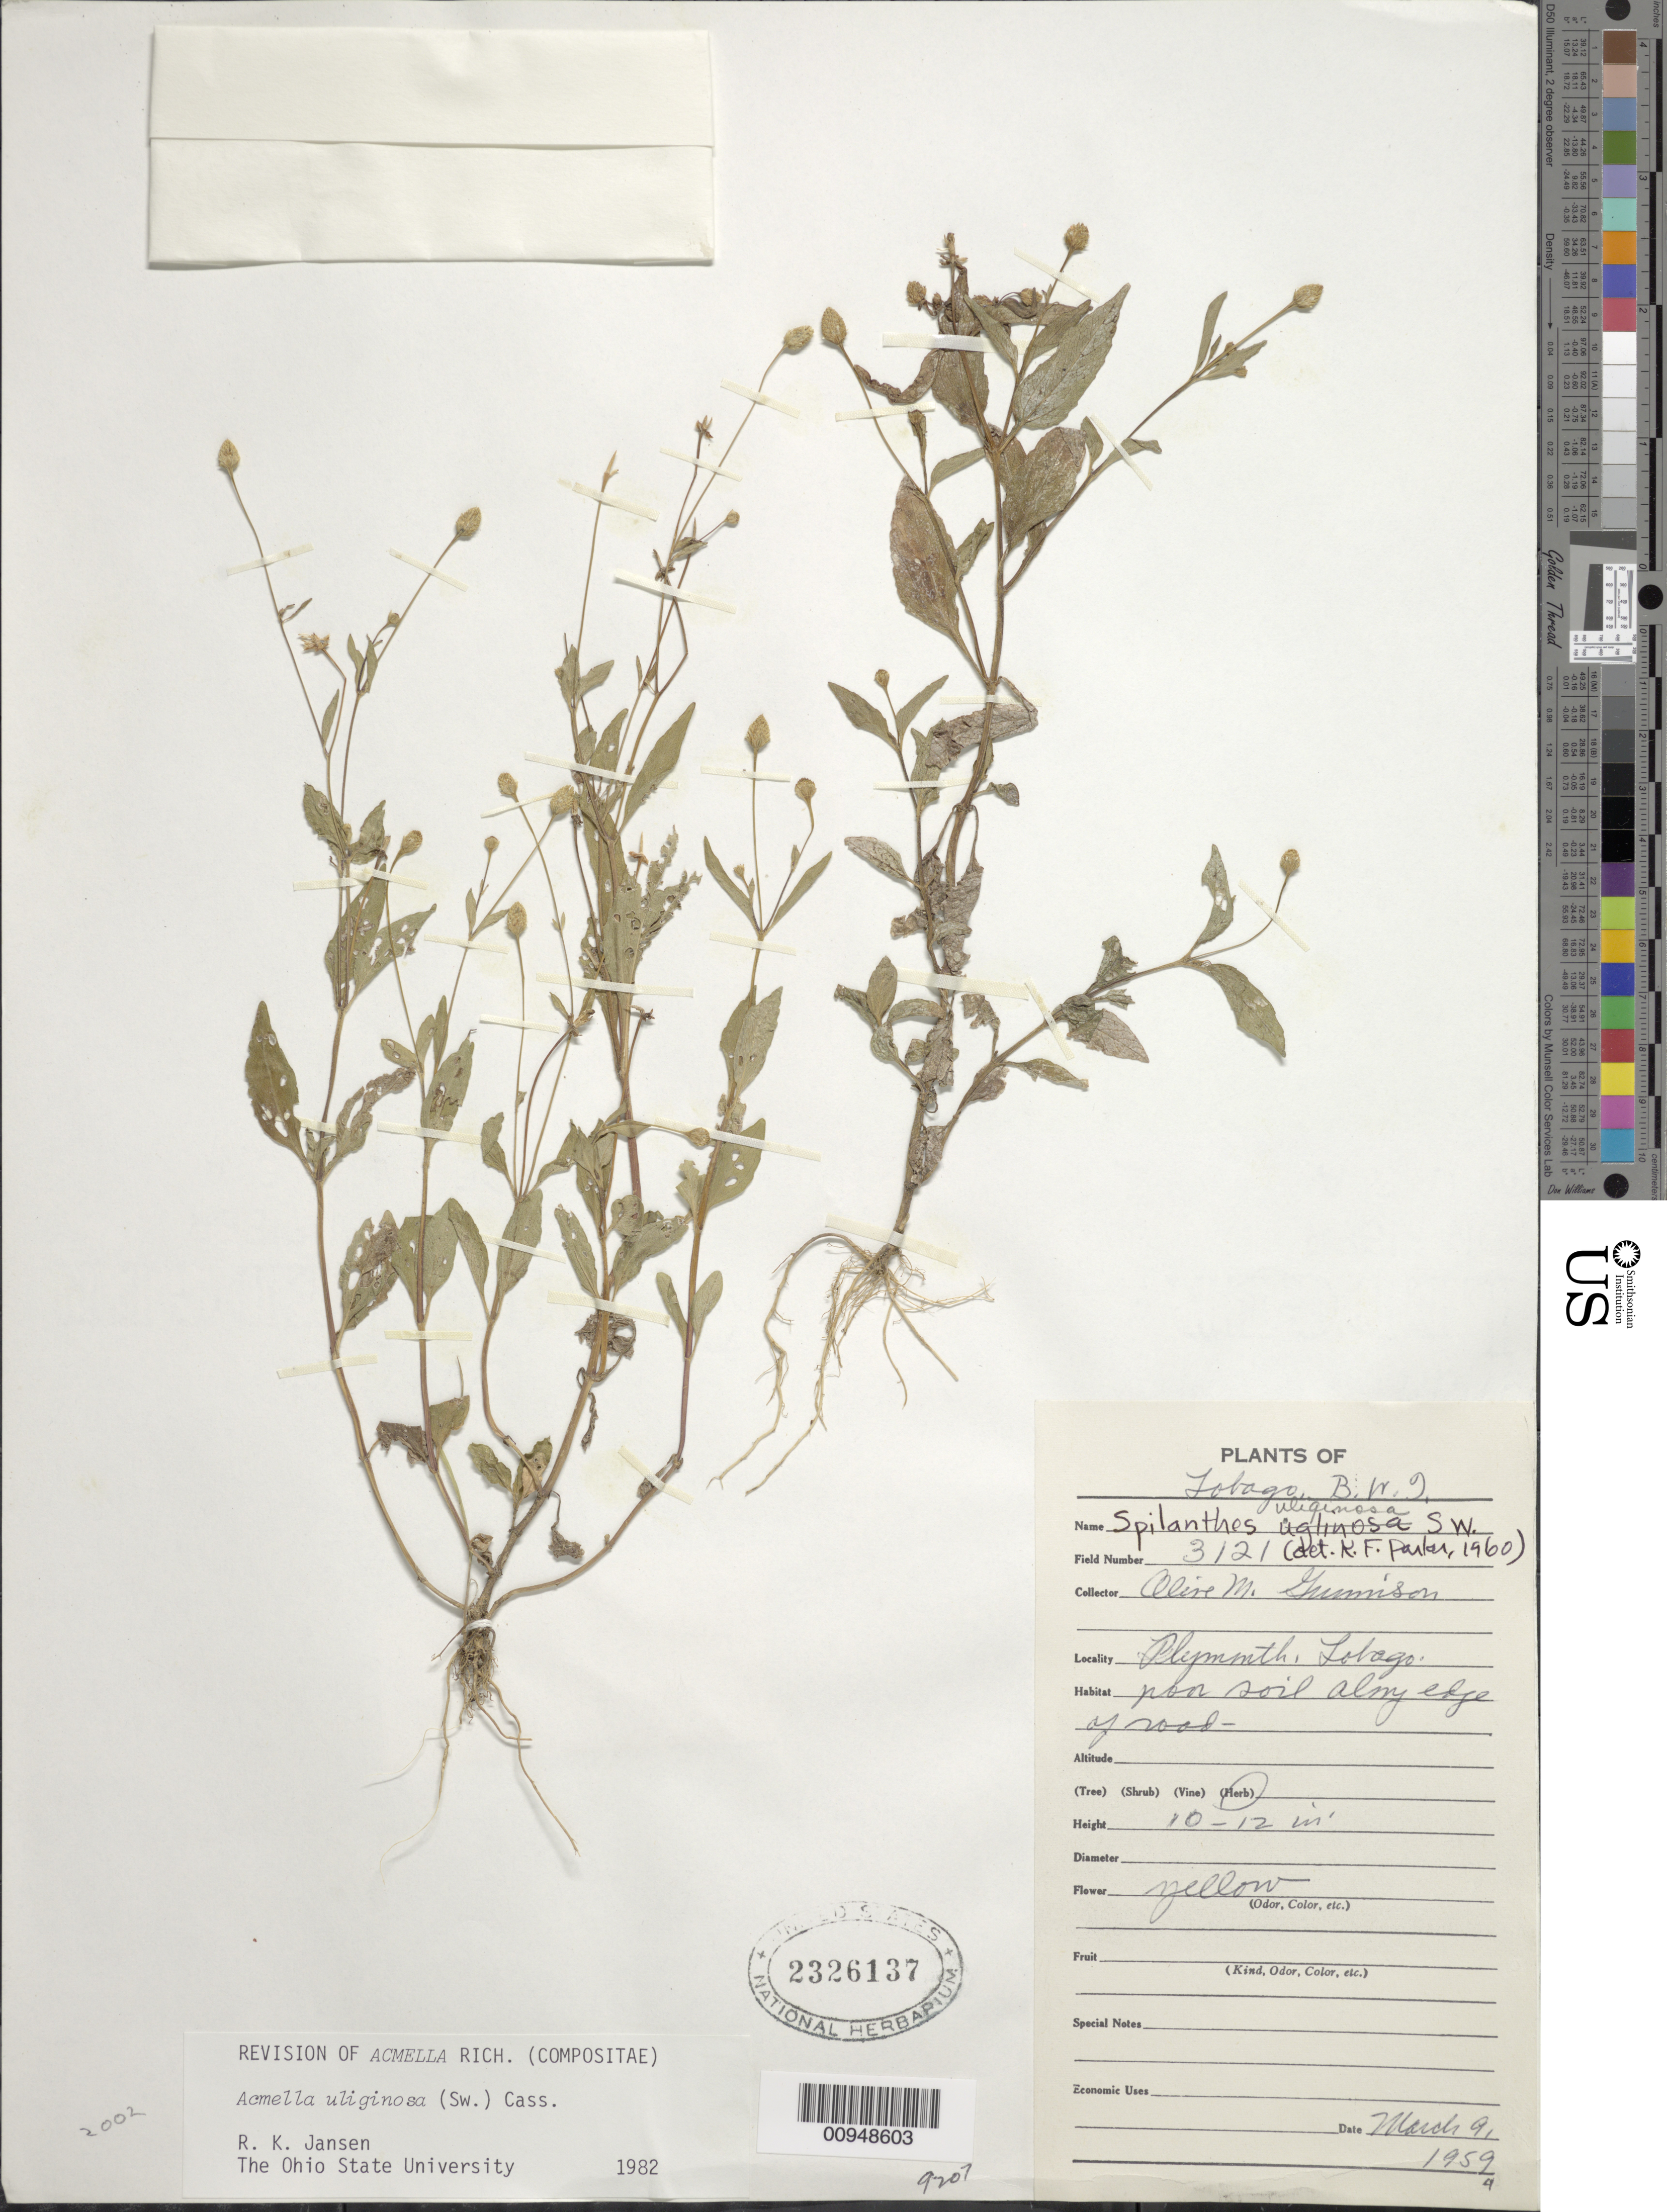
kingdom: Plantae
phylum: Tracheophyta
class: Magnoliopsida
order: Asterales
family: Asteraceae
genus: Acmella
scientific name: Acmella uliginosa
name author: (Sw.) Cass.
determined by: Jansen, R. K.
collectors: A. Grumison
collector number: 3121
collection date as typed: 09 Mar 1959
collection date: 1959-03-09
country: Trinidad and Tobago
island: Tobago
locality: Plymouth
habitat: Poor soil along edge of road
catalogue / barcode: US 2326137